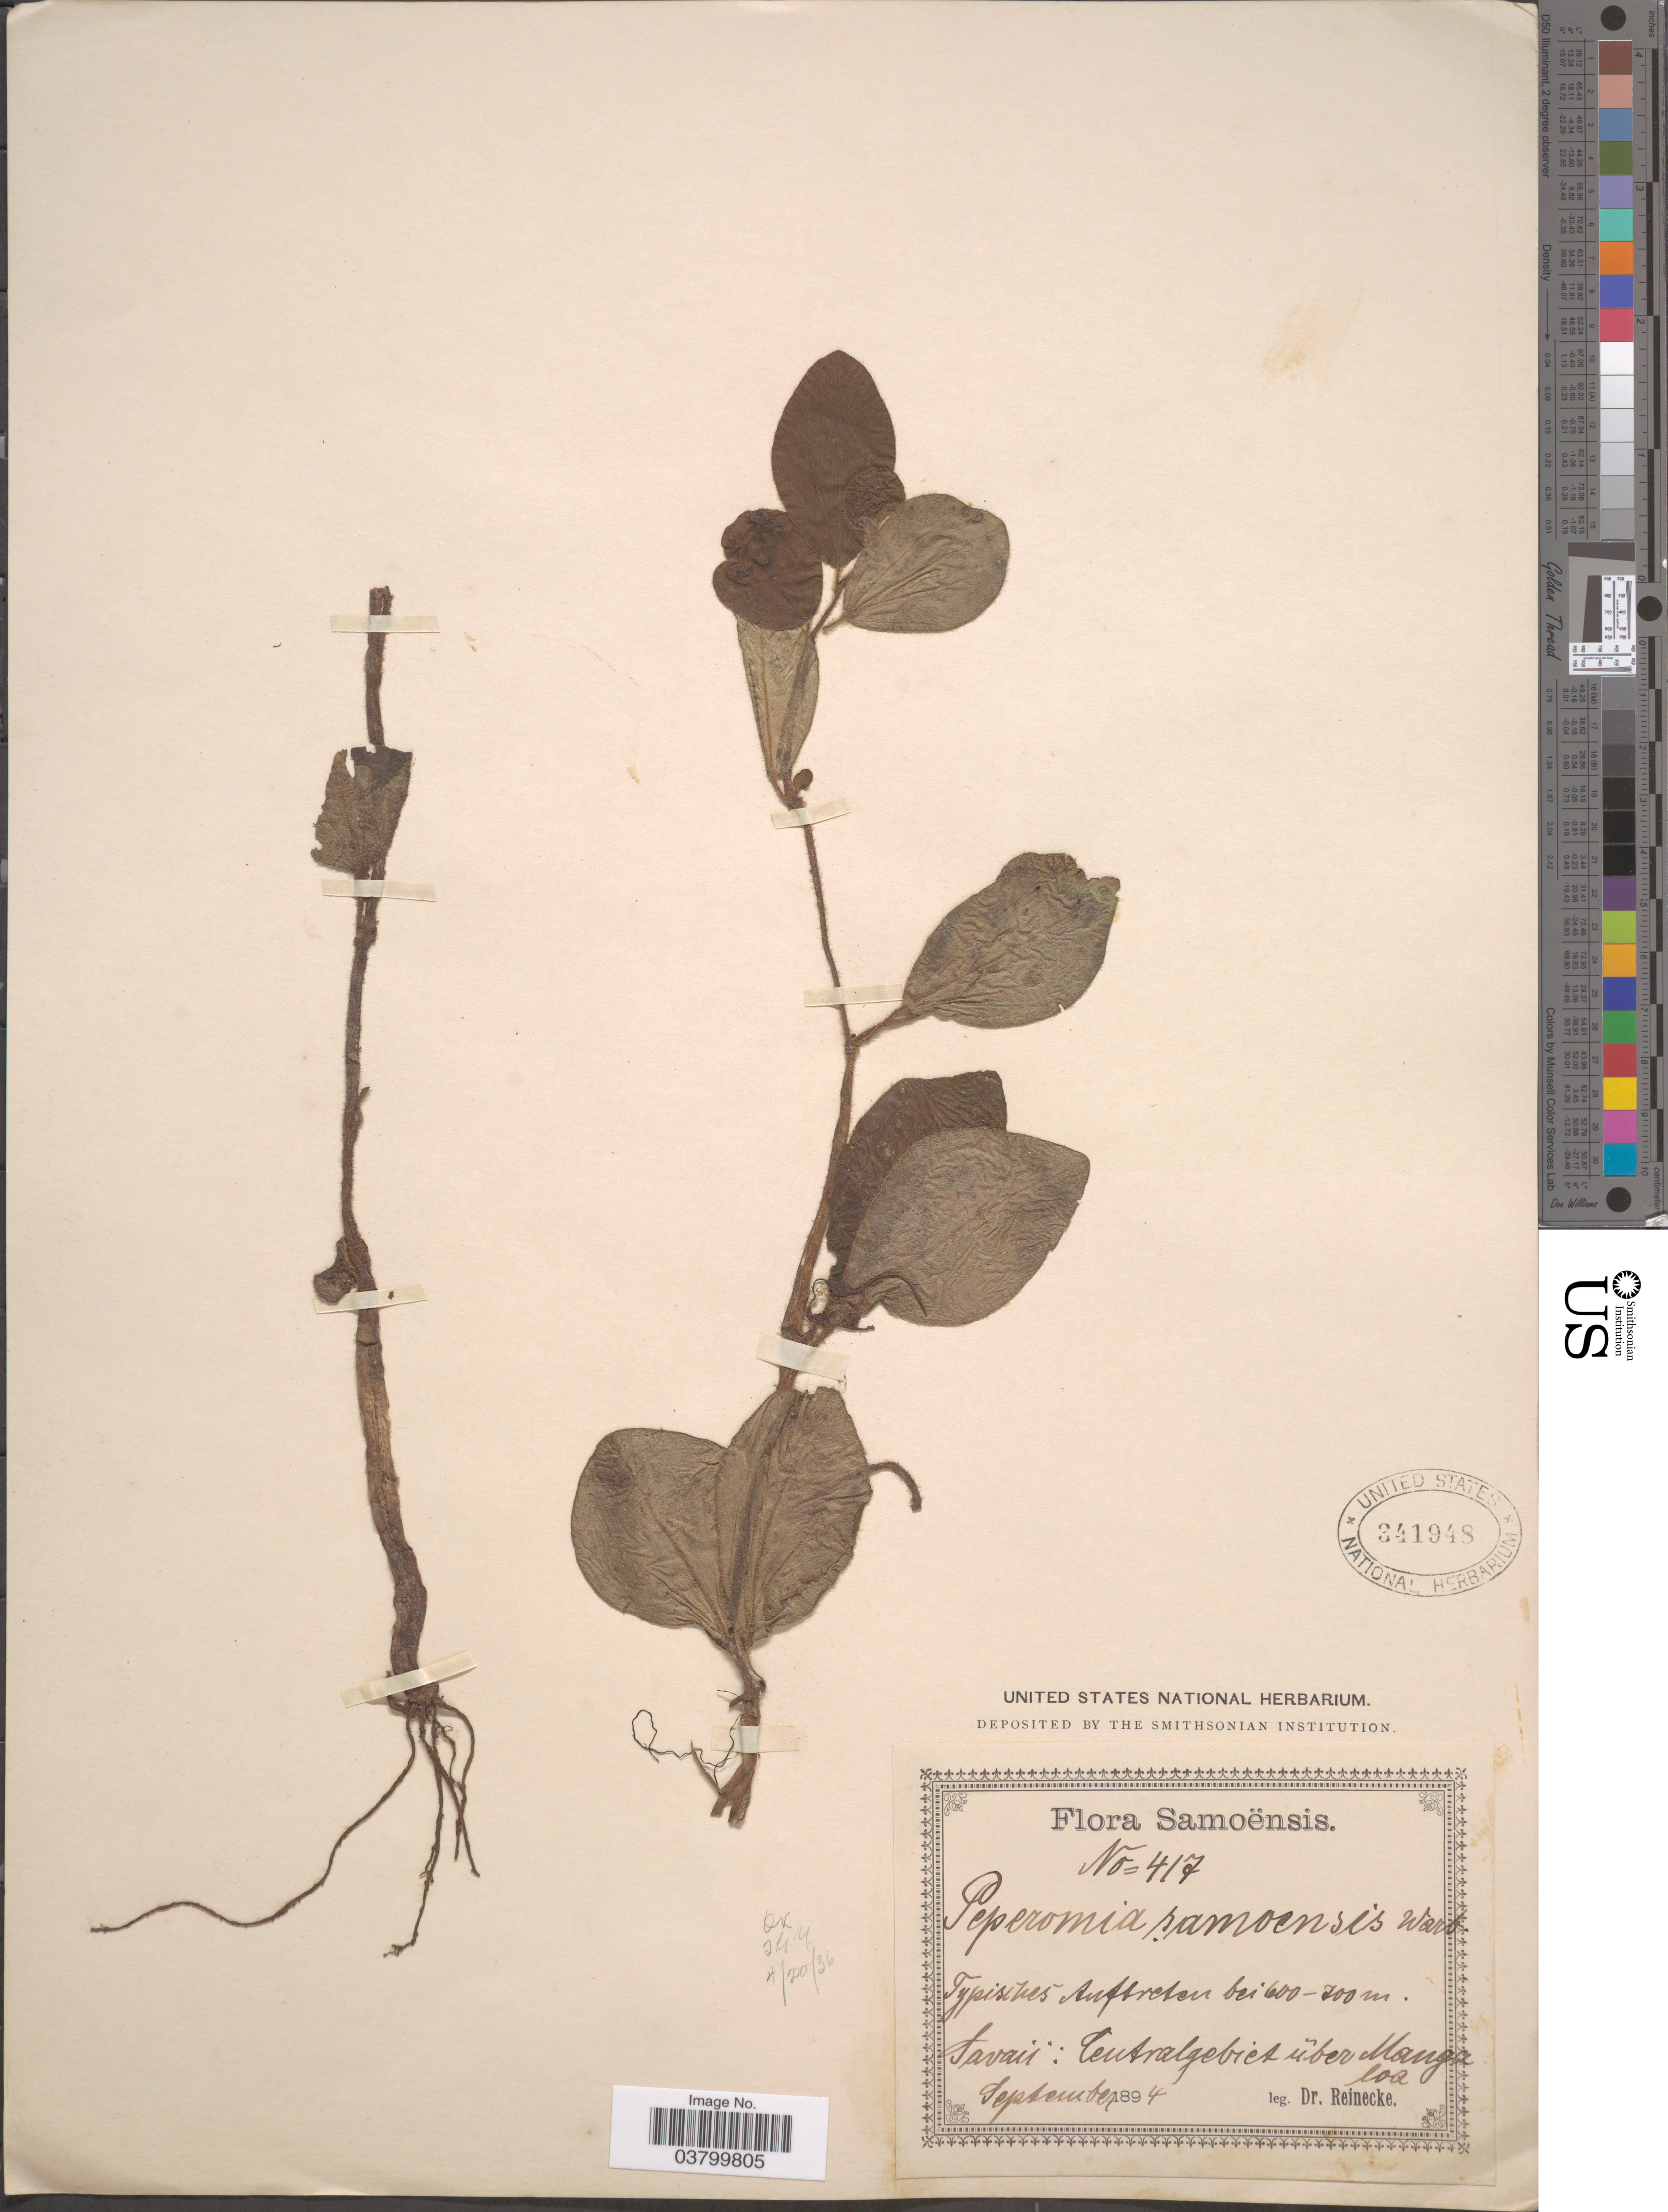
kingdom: Plantae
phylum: Tracheophyta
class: Magnoliopsida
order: Piperales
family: Piperaceae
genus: Peperomia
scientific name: Peperomia samoensis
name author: Warb.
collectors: -- Reinecke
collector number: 417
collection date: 1894-09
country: Samoa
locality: Savaii: Centralgebiet ûber Mangaloa.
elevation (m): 600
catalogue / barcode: US 341948